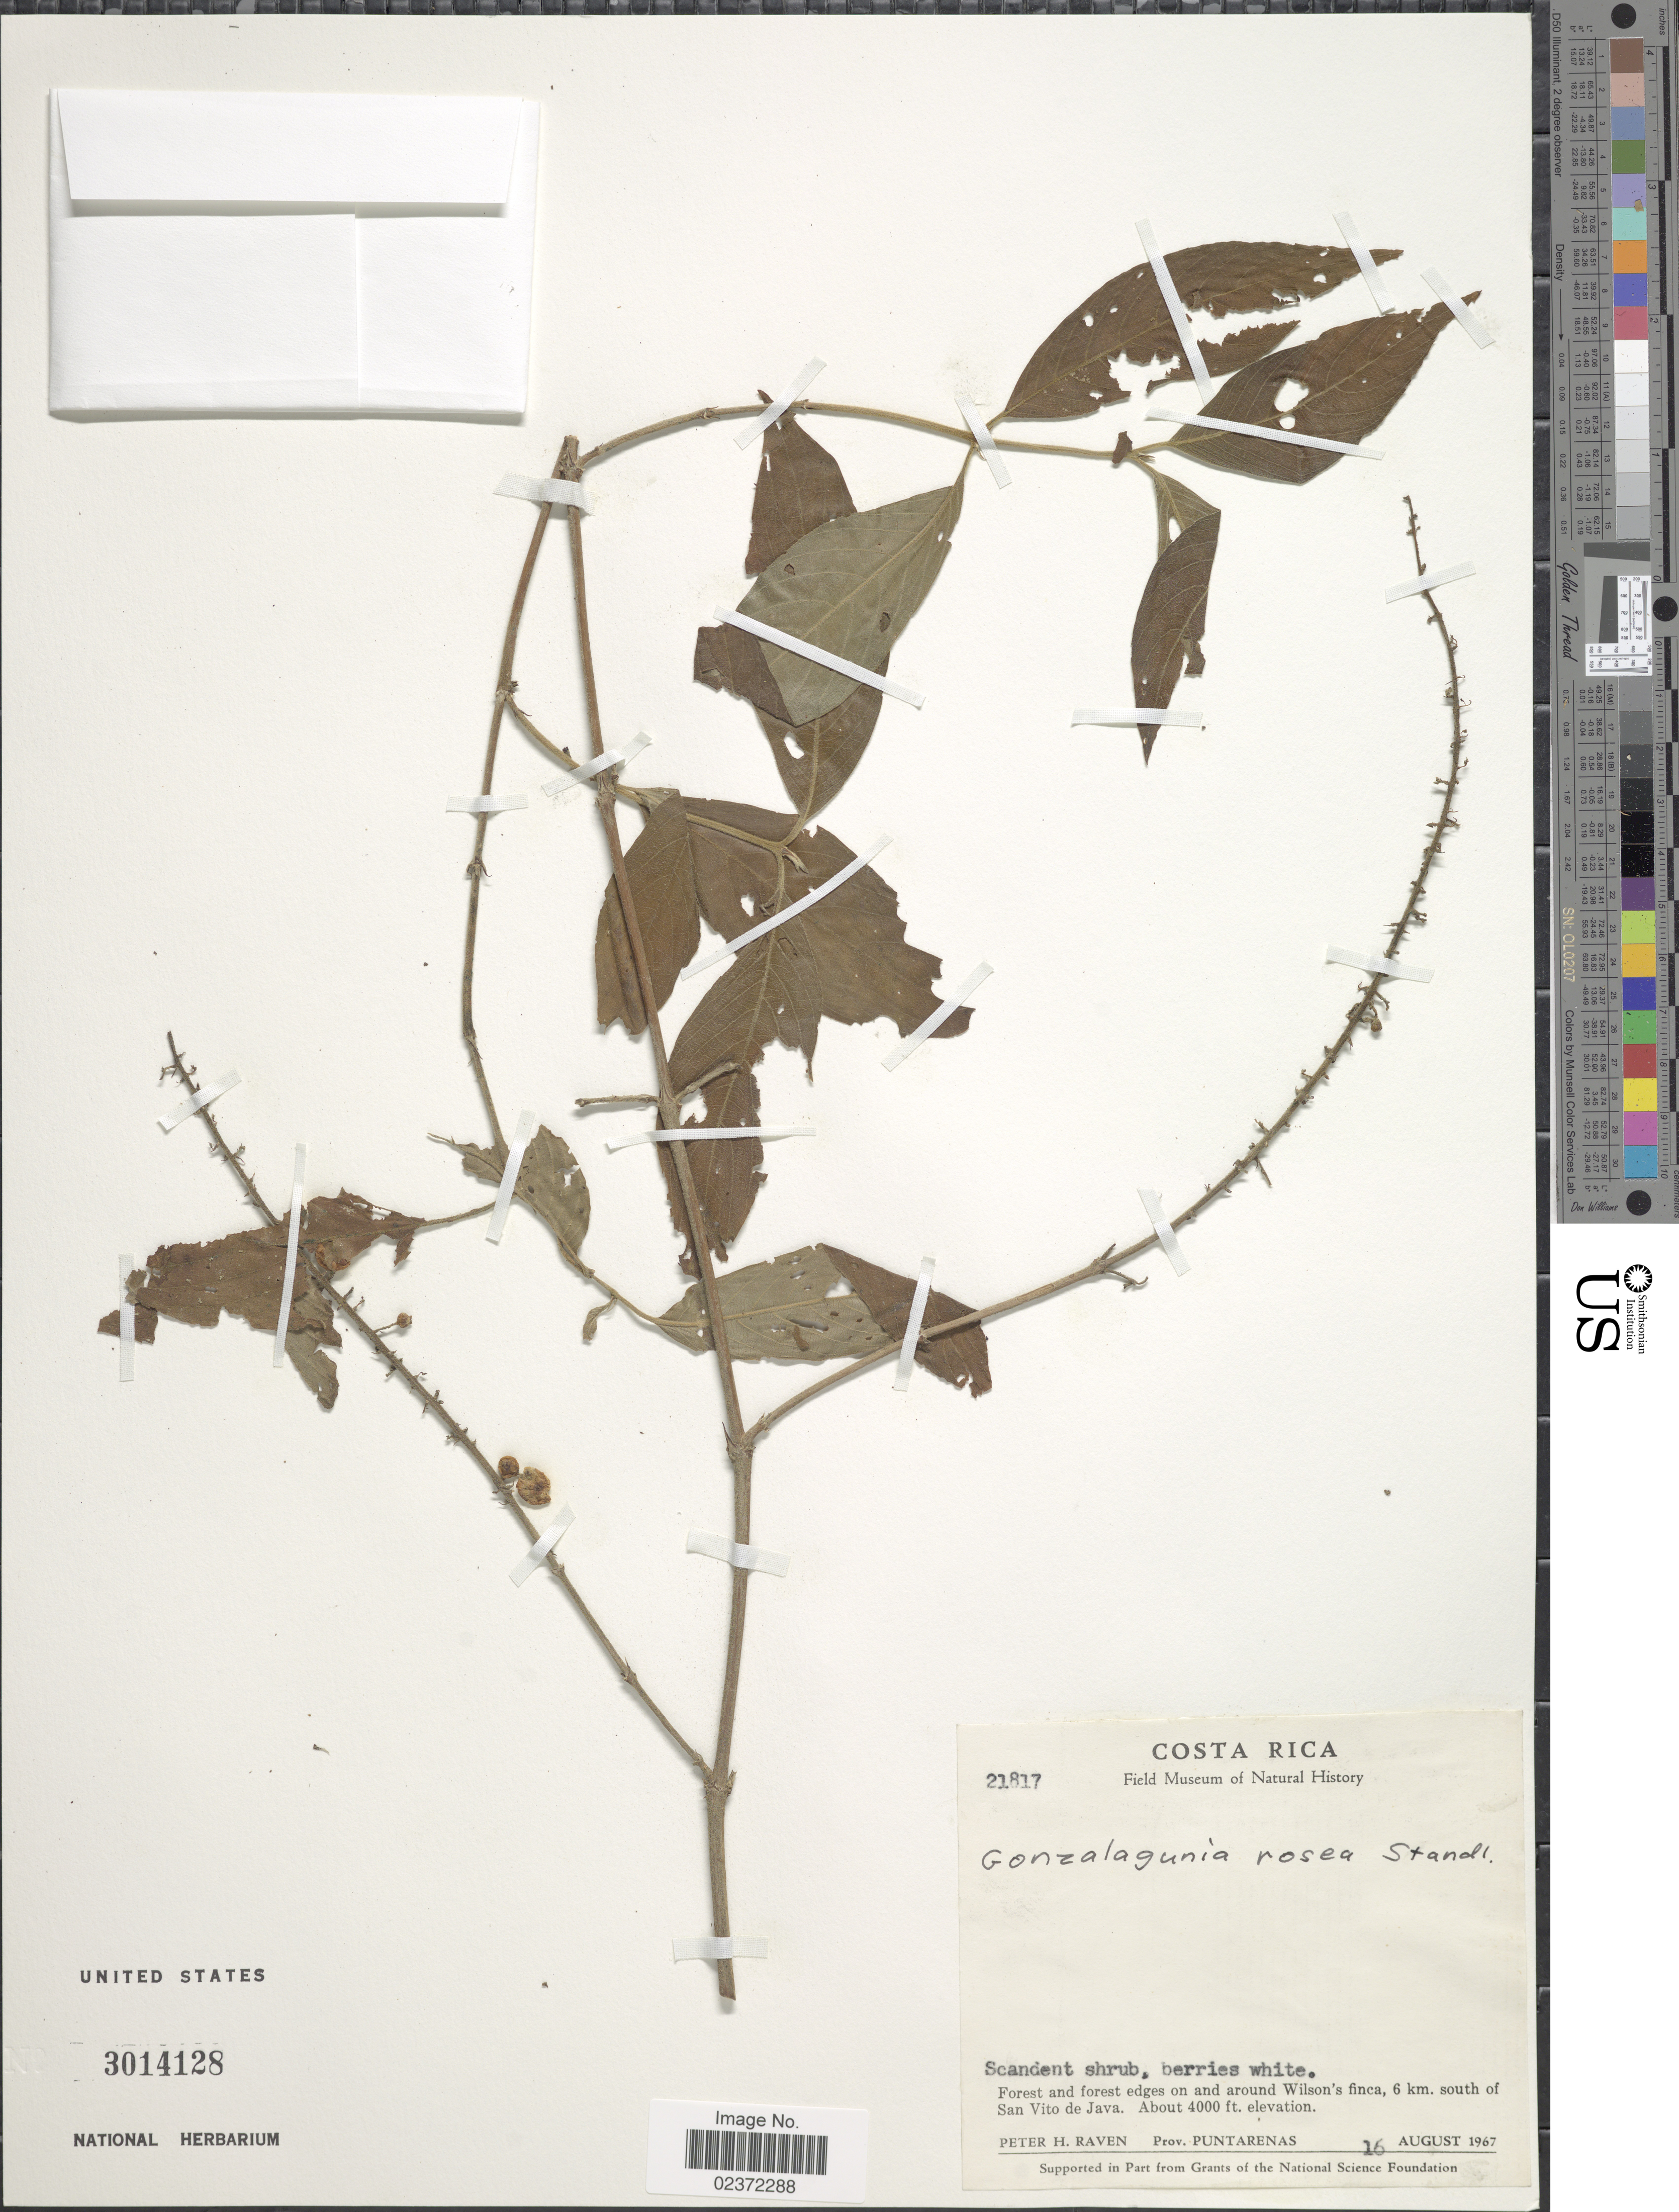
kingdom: Plantae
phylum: Tracheophyta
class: Magnoliopsida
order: Gentianales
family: Rubiaceae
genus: Gonzalagunia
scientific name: Gonzalagunia rosea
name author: Standl.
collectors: P. Raven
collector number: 21817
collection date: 1967-08-16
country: Costa Rica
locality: Forest and forest edges on and around Wilson's finca, 6 km. south of San Vito de Java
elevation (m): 1219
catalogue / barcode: US 3014128